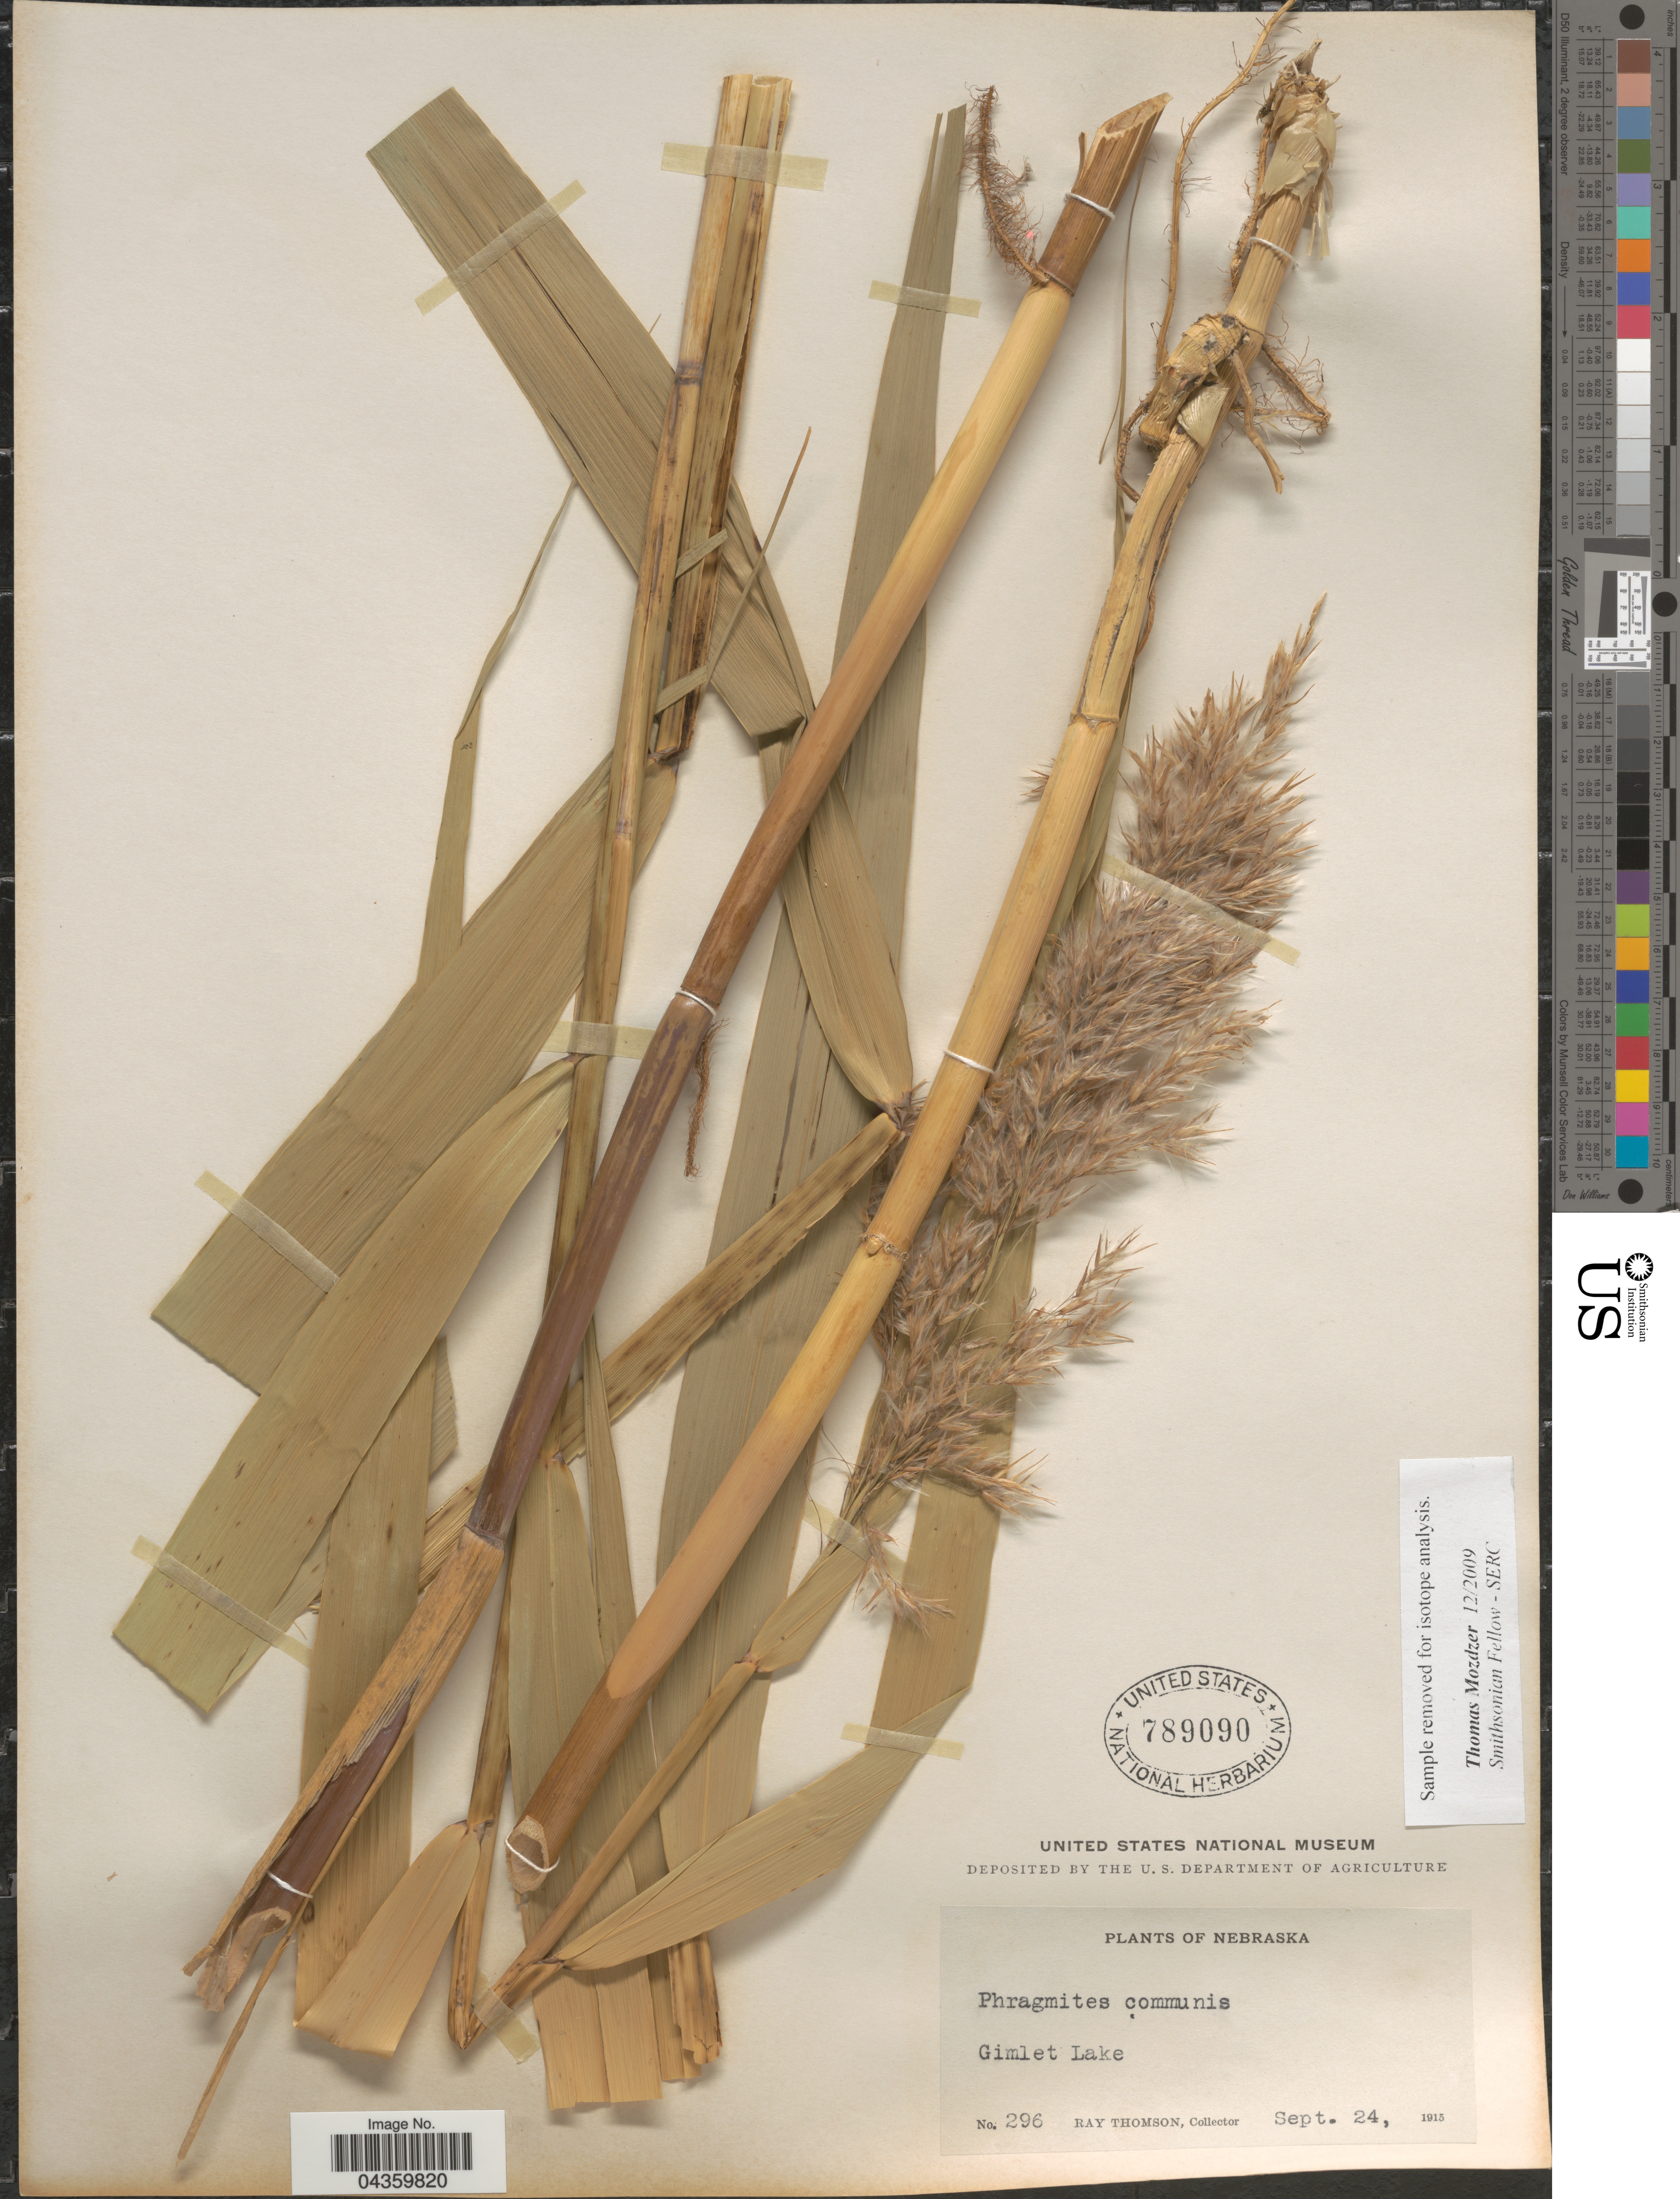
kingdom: Plantae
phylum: Tracheophyta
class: Liliopsida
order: Poales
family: Poaceae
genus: Phragmites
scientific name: Phragmites australis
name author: (Cav.) Trin. ex Steud.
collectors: R. Thomson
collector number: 296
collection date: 1915-09-24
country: United States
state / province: Nebraska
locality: Gimlet Lake.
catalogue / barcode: US 789090